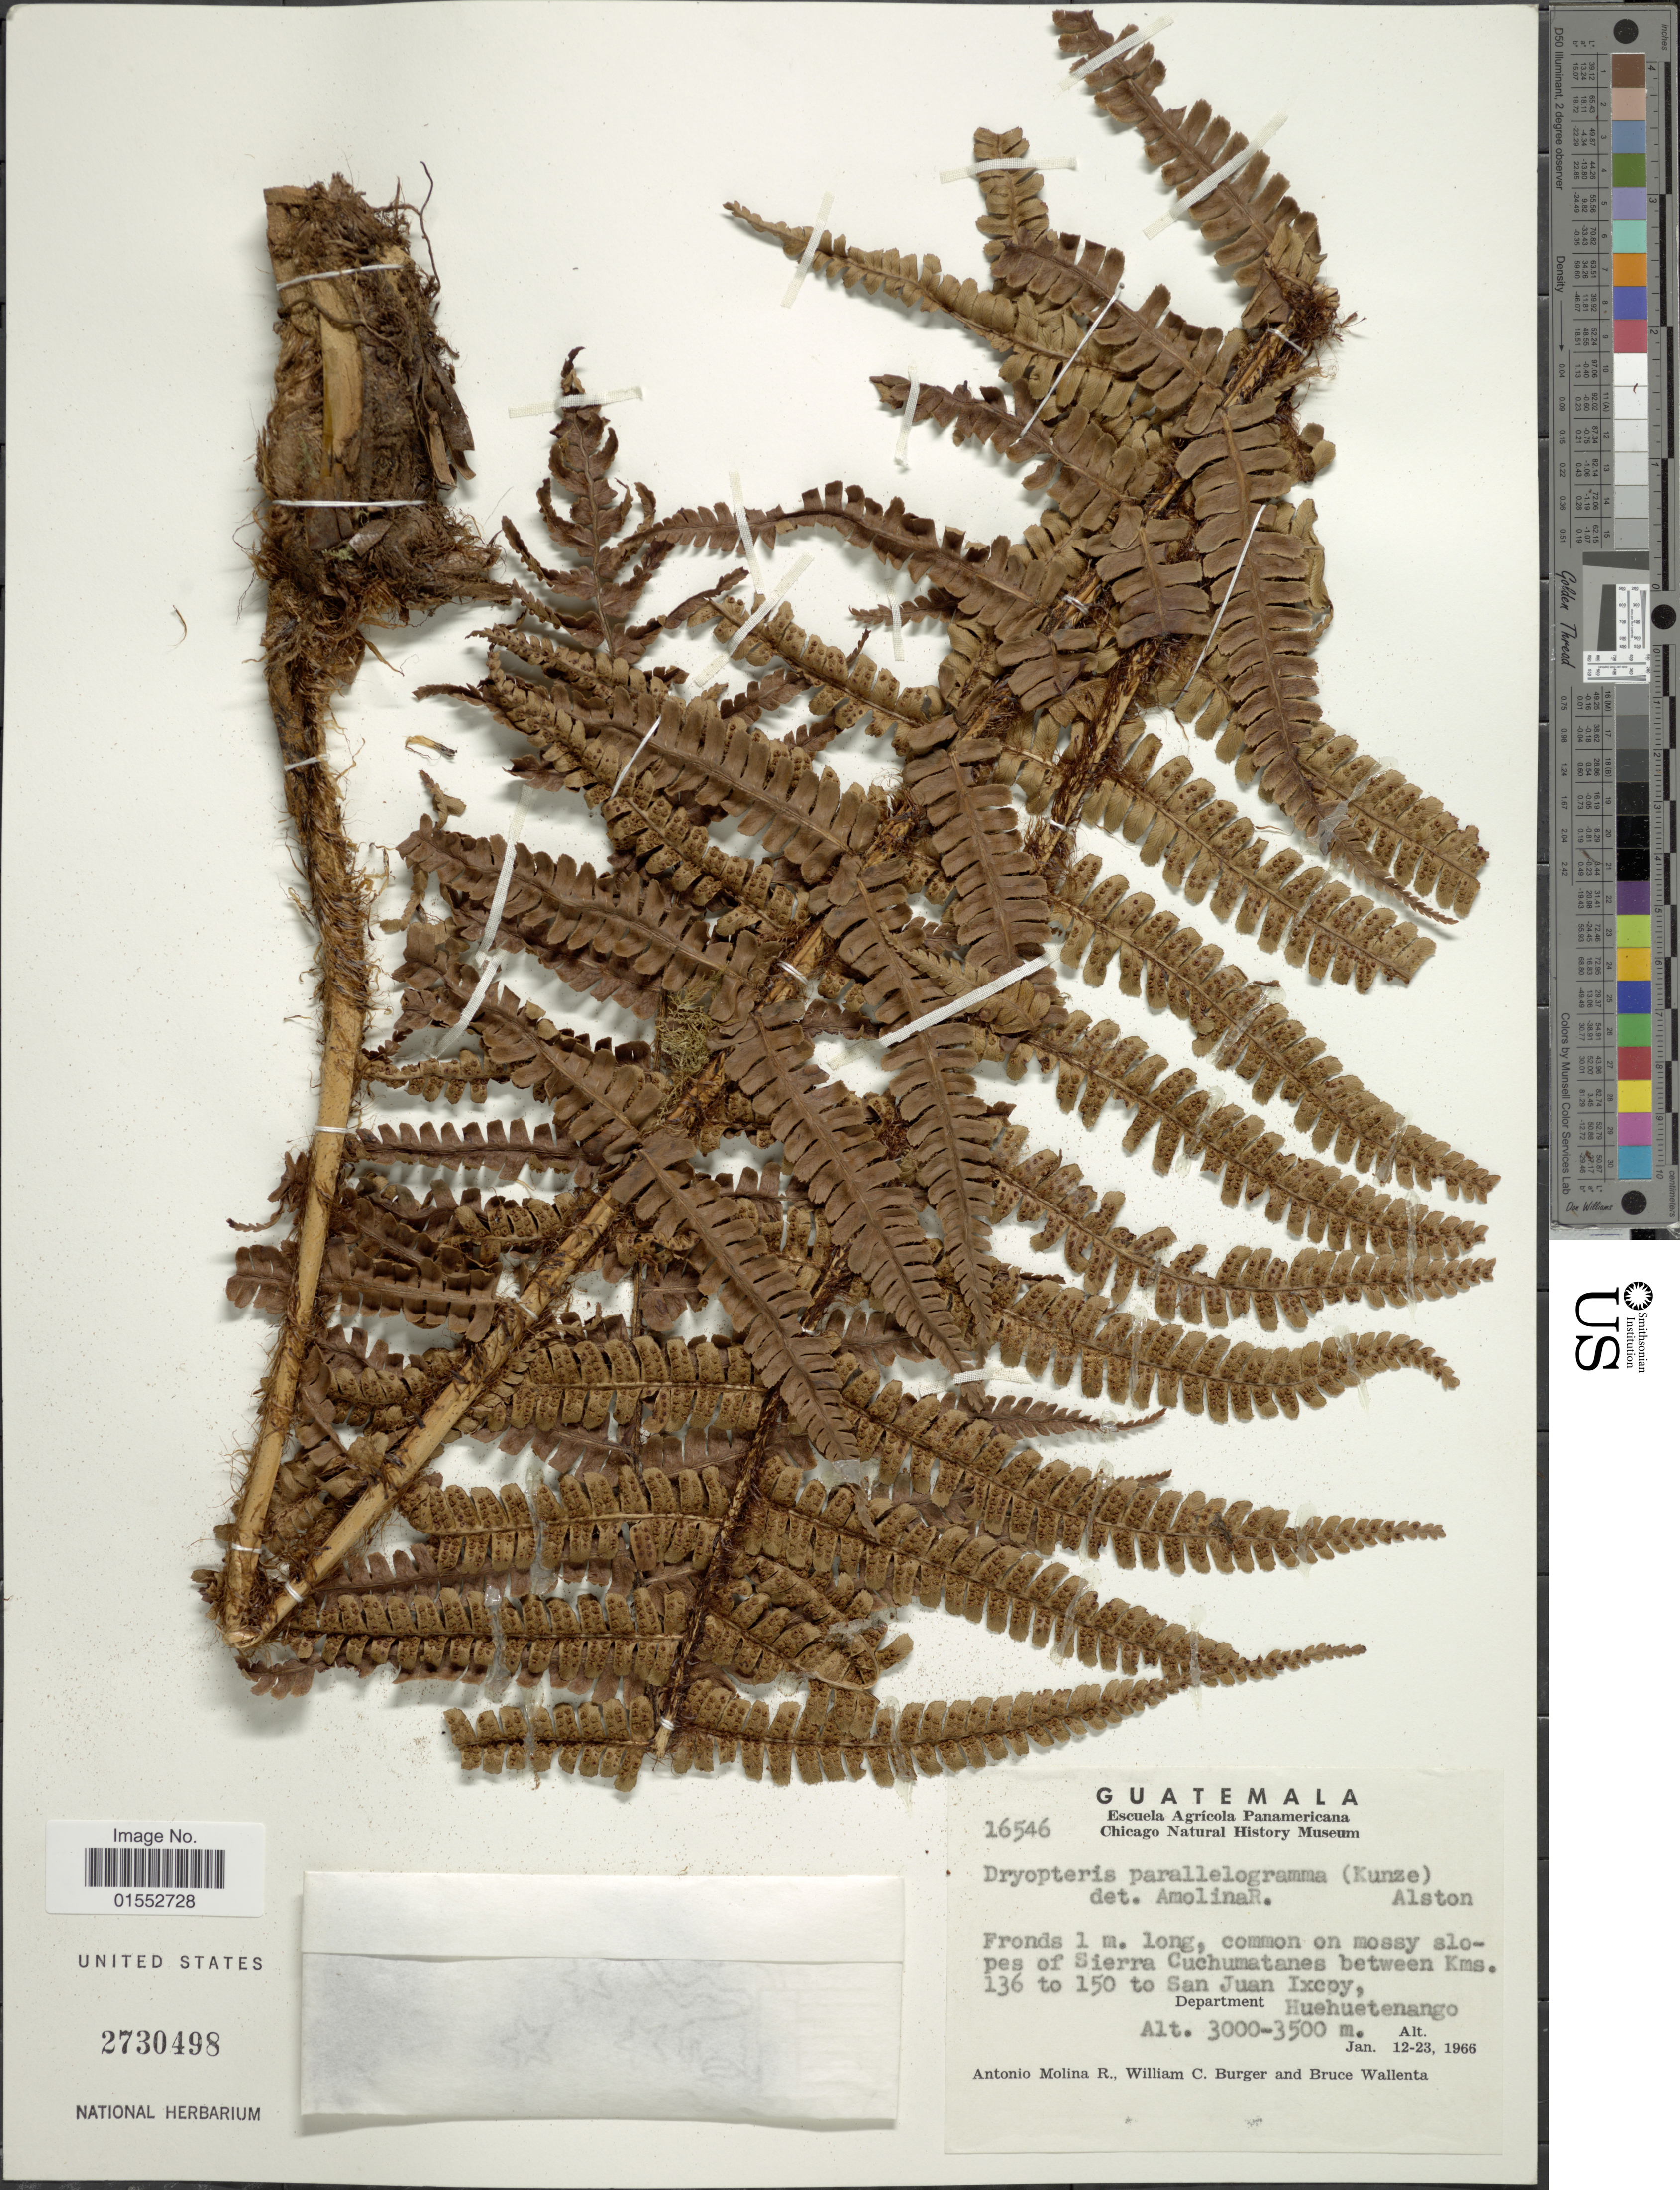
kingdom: Plantae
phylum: Tracheophyta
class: Polypodiopsida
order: Polypodiales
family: Dryopteridaceae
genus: Dryopteris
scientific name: Dryopteris wallichiana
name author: (Spreng.) Hyl.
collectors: A. Molina R., W. Burger & B. Wallenta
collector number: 16546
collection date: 1966-01-12/1966-01-23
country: Guatemala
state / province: Huehuetenango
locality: Slopes of Sierra Cuchumatanes between Kms. 136 to 150 to San Juan Ixcoy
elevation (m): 3000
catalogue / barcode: US 2730498